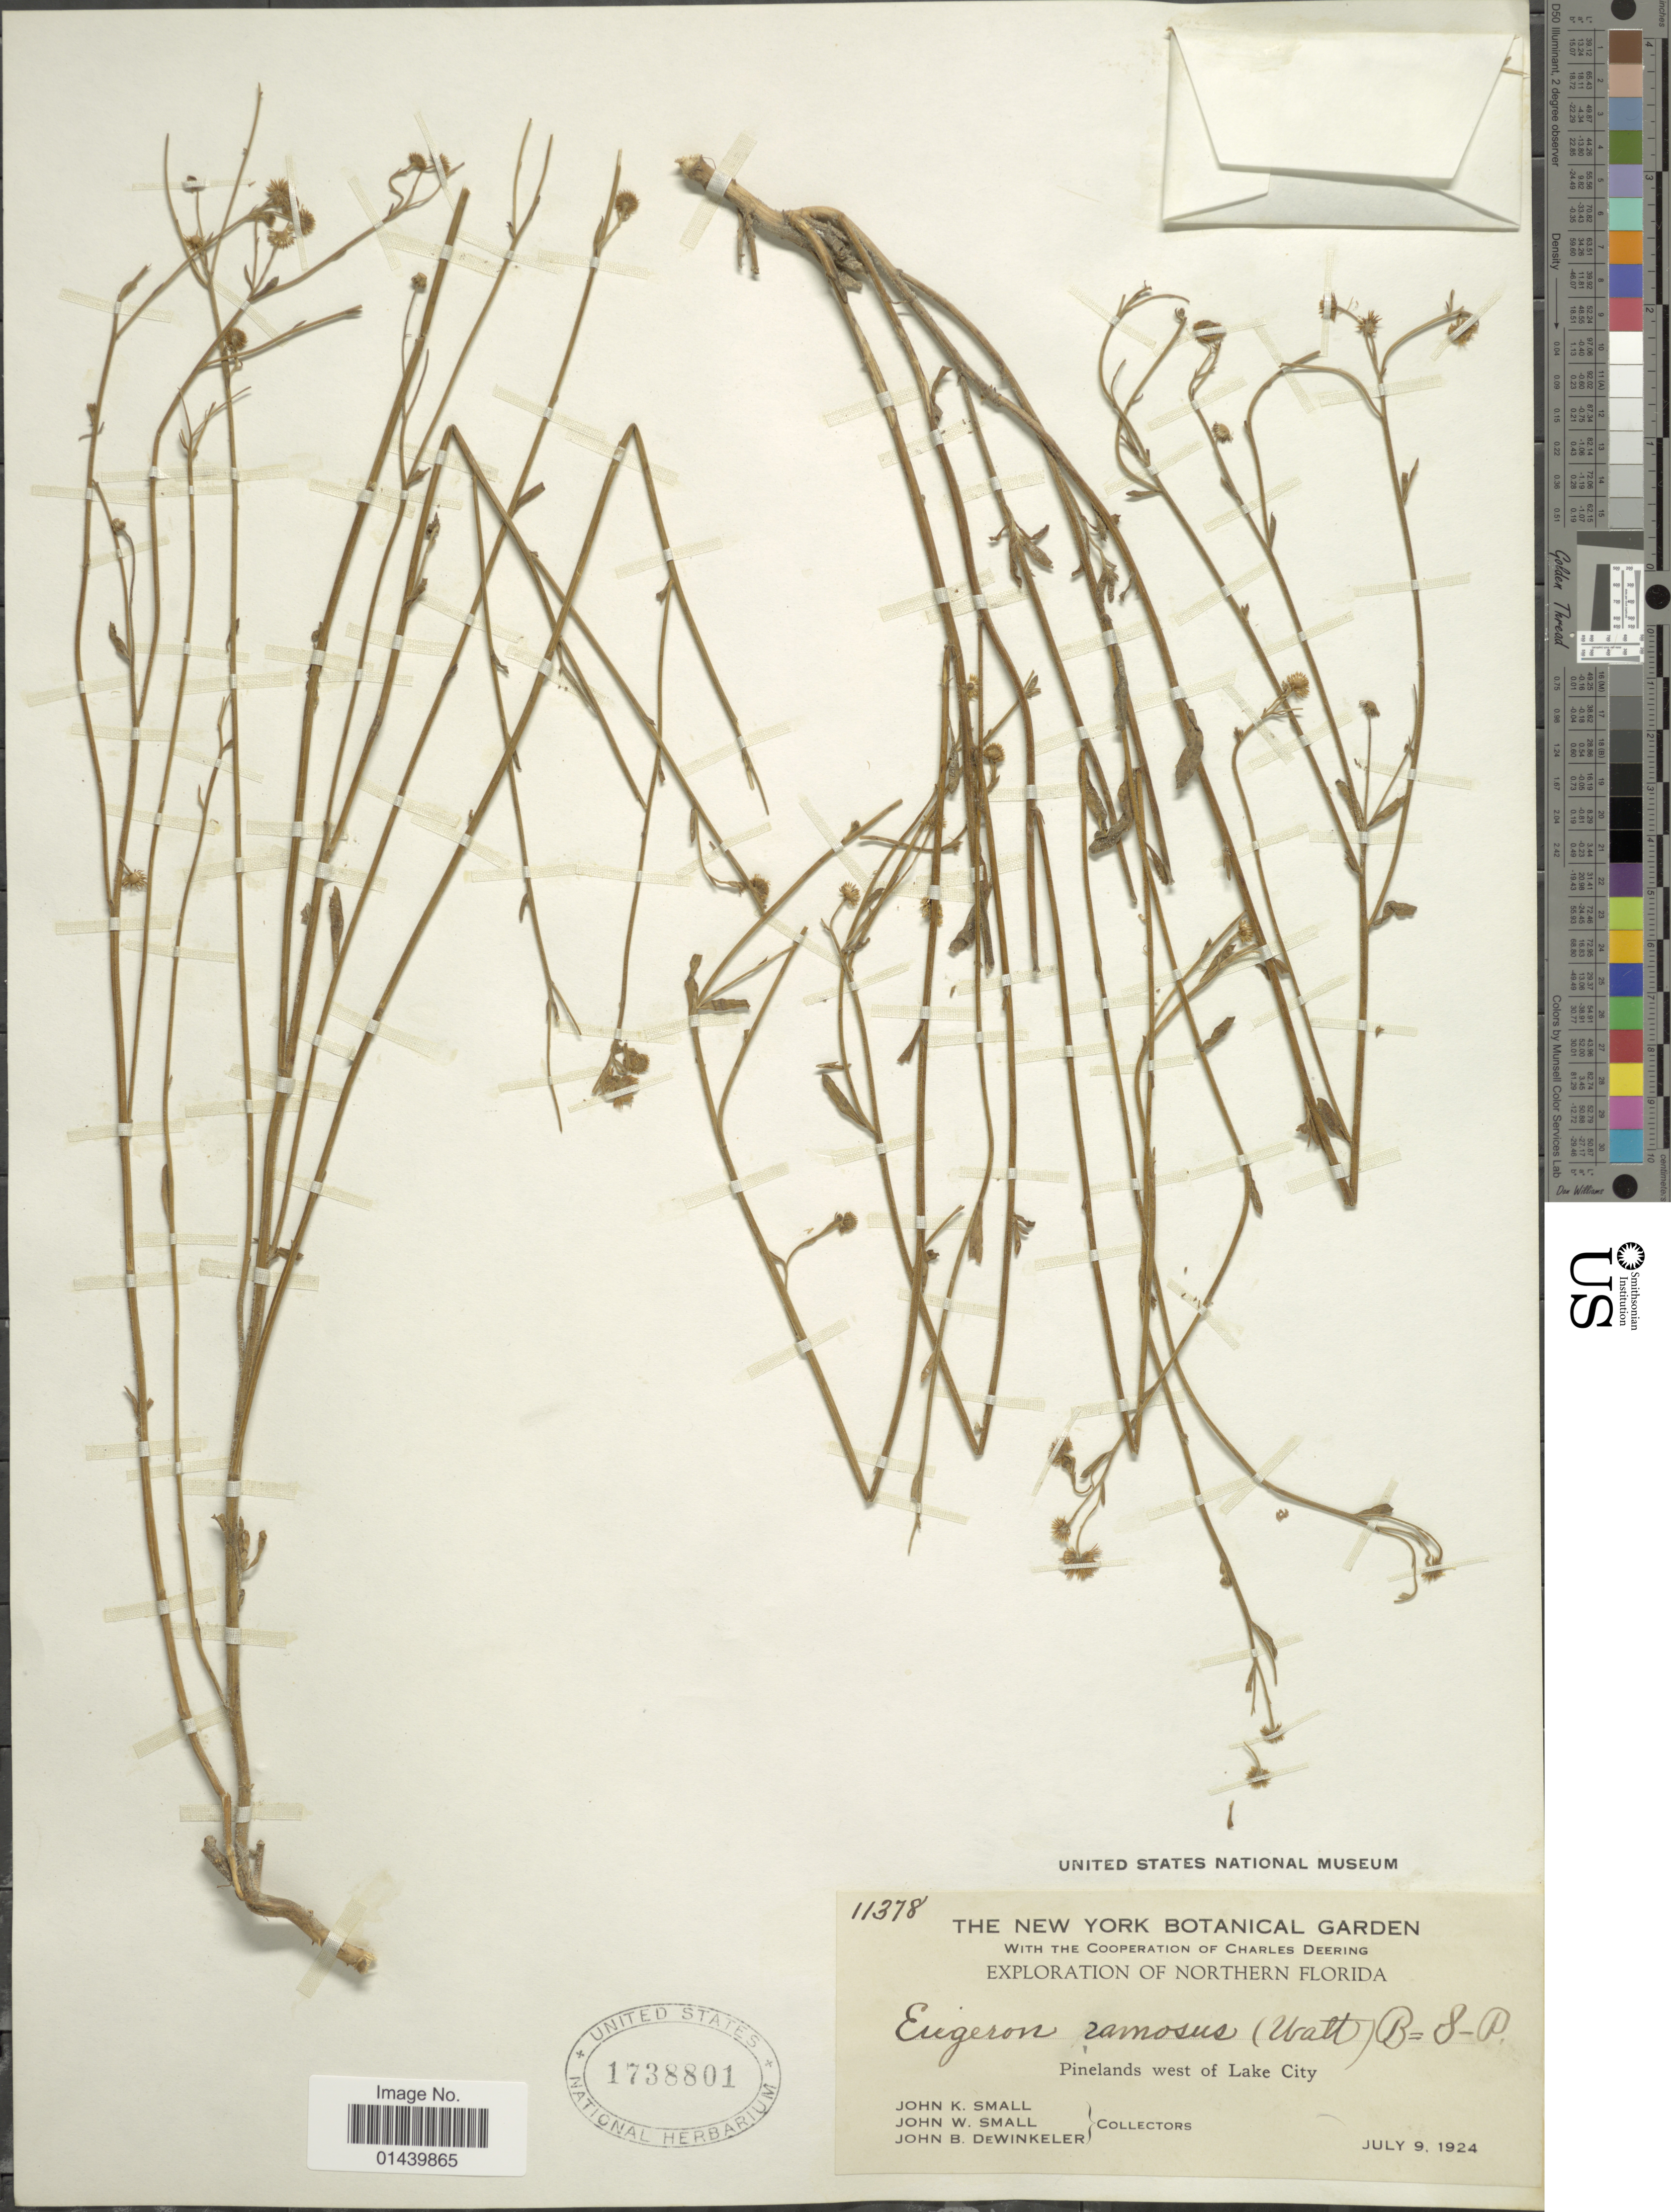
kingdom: Plantae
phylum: Tracheophyta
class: Magnoliopsida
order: Asterales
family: Asteraceae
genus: Erigeron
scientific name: Erigeron strigosus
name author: Muhl. ex Willd.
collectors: J. K. Small, J. Small & J. B. Dewinkeler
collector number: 11378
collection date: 1924-07-09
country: United States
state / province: Florida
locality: Pinelands west of Lake City.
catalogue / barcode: US 1738801